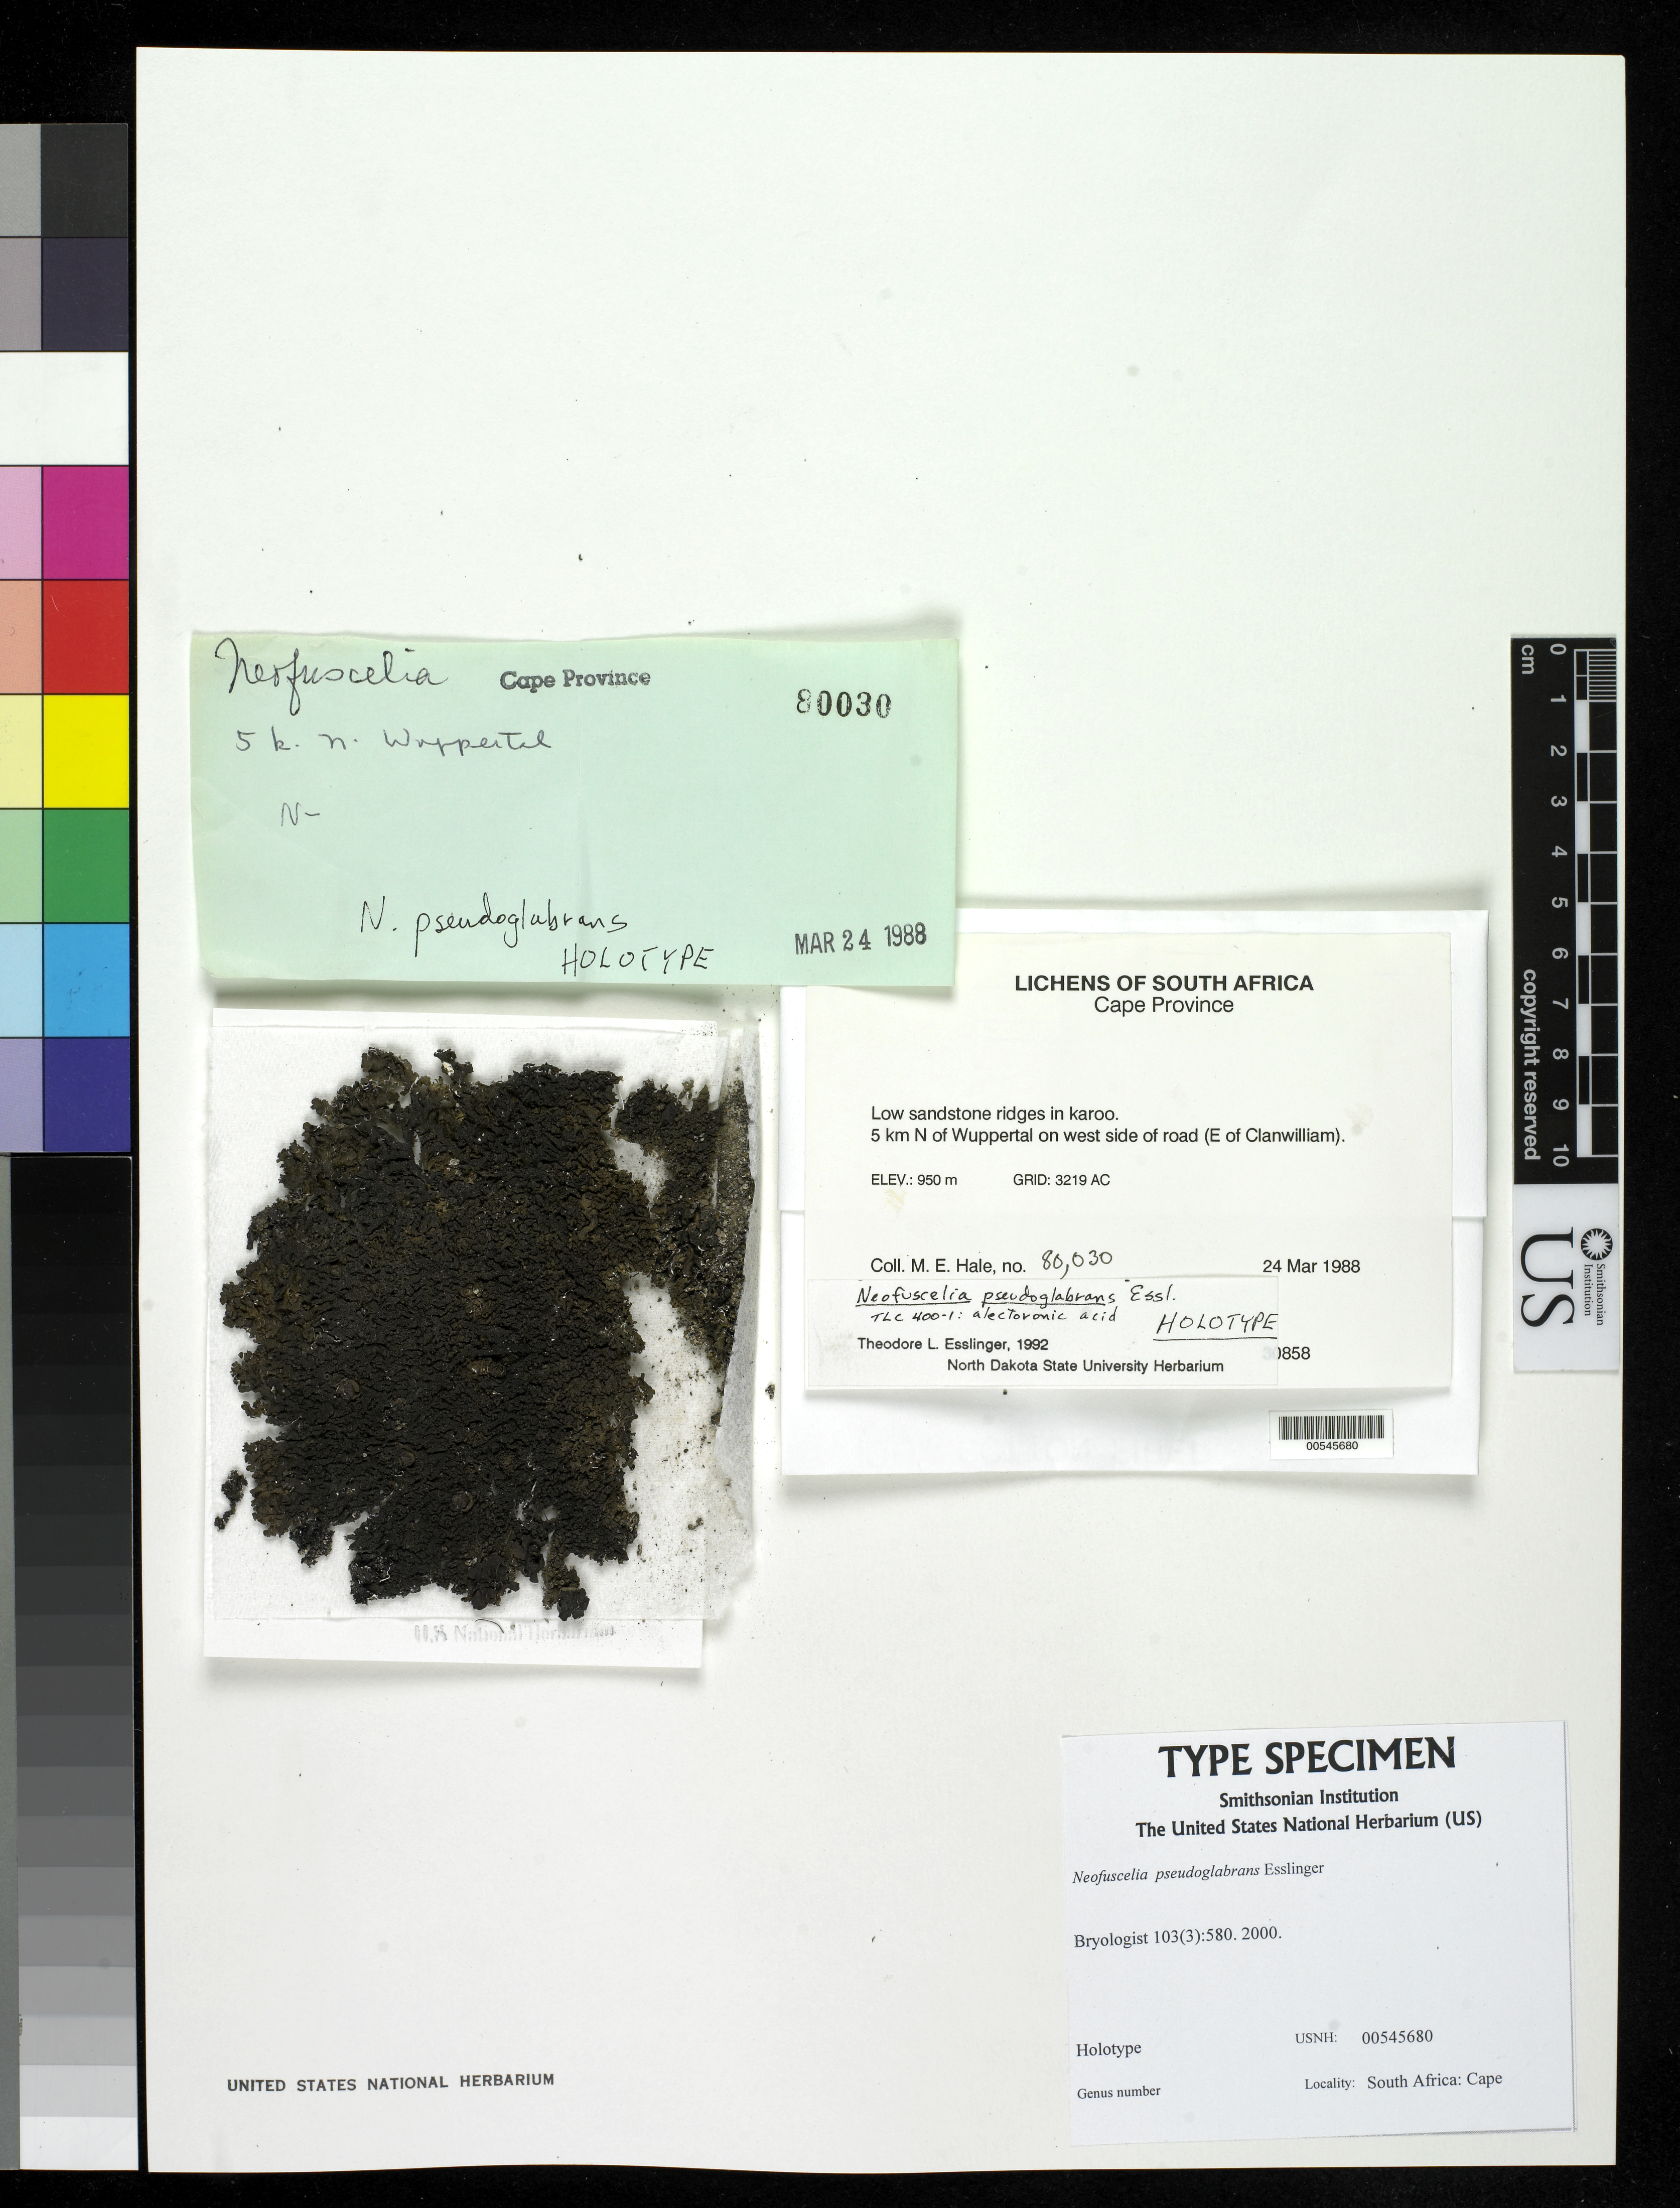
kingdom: Fungi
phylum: Ascomycota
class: Lecanoromycetes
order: Lecanorales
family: Parmeliaceae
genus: Neofuscelia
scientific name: Neofuscelia pseudoglabrans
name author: Essl.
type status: Holotype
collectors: M. Hale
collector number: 80030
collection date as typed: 24 Mar 1988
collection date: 1988-03-24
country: South Africa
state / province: Western Cape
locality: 5 km N of Wuppertal on W side of road (E of Clanwilliam).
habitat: Low sandstone ridges in karoo.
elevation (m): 950